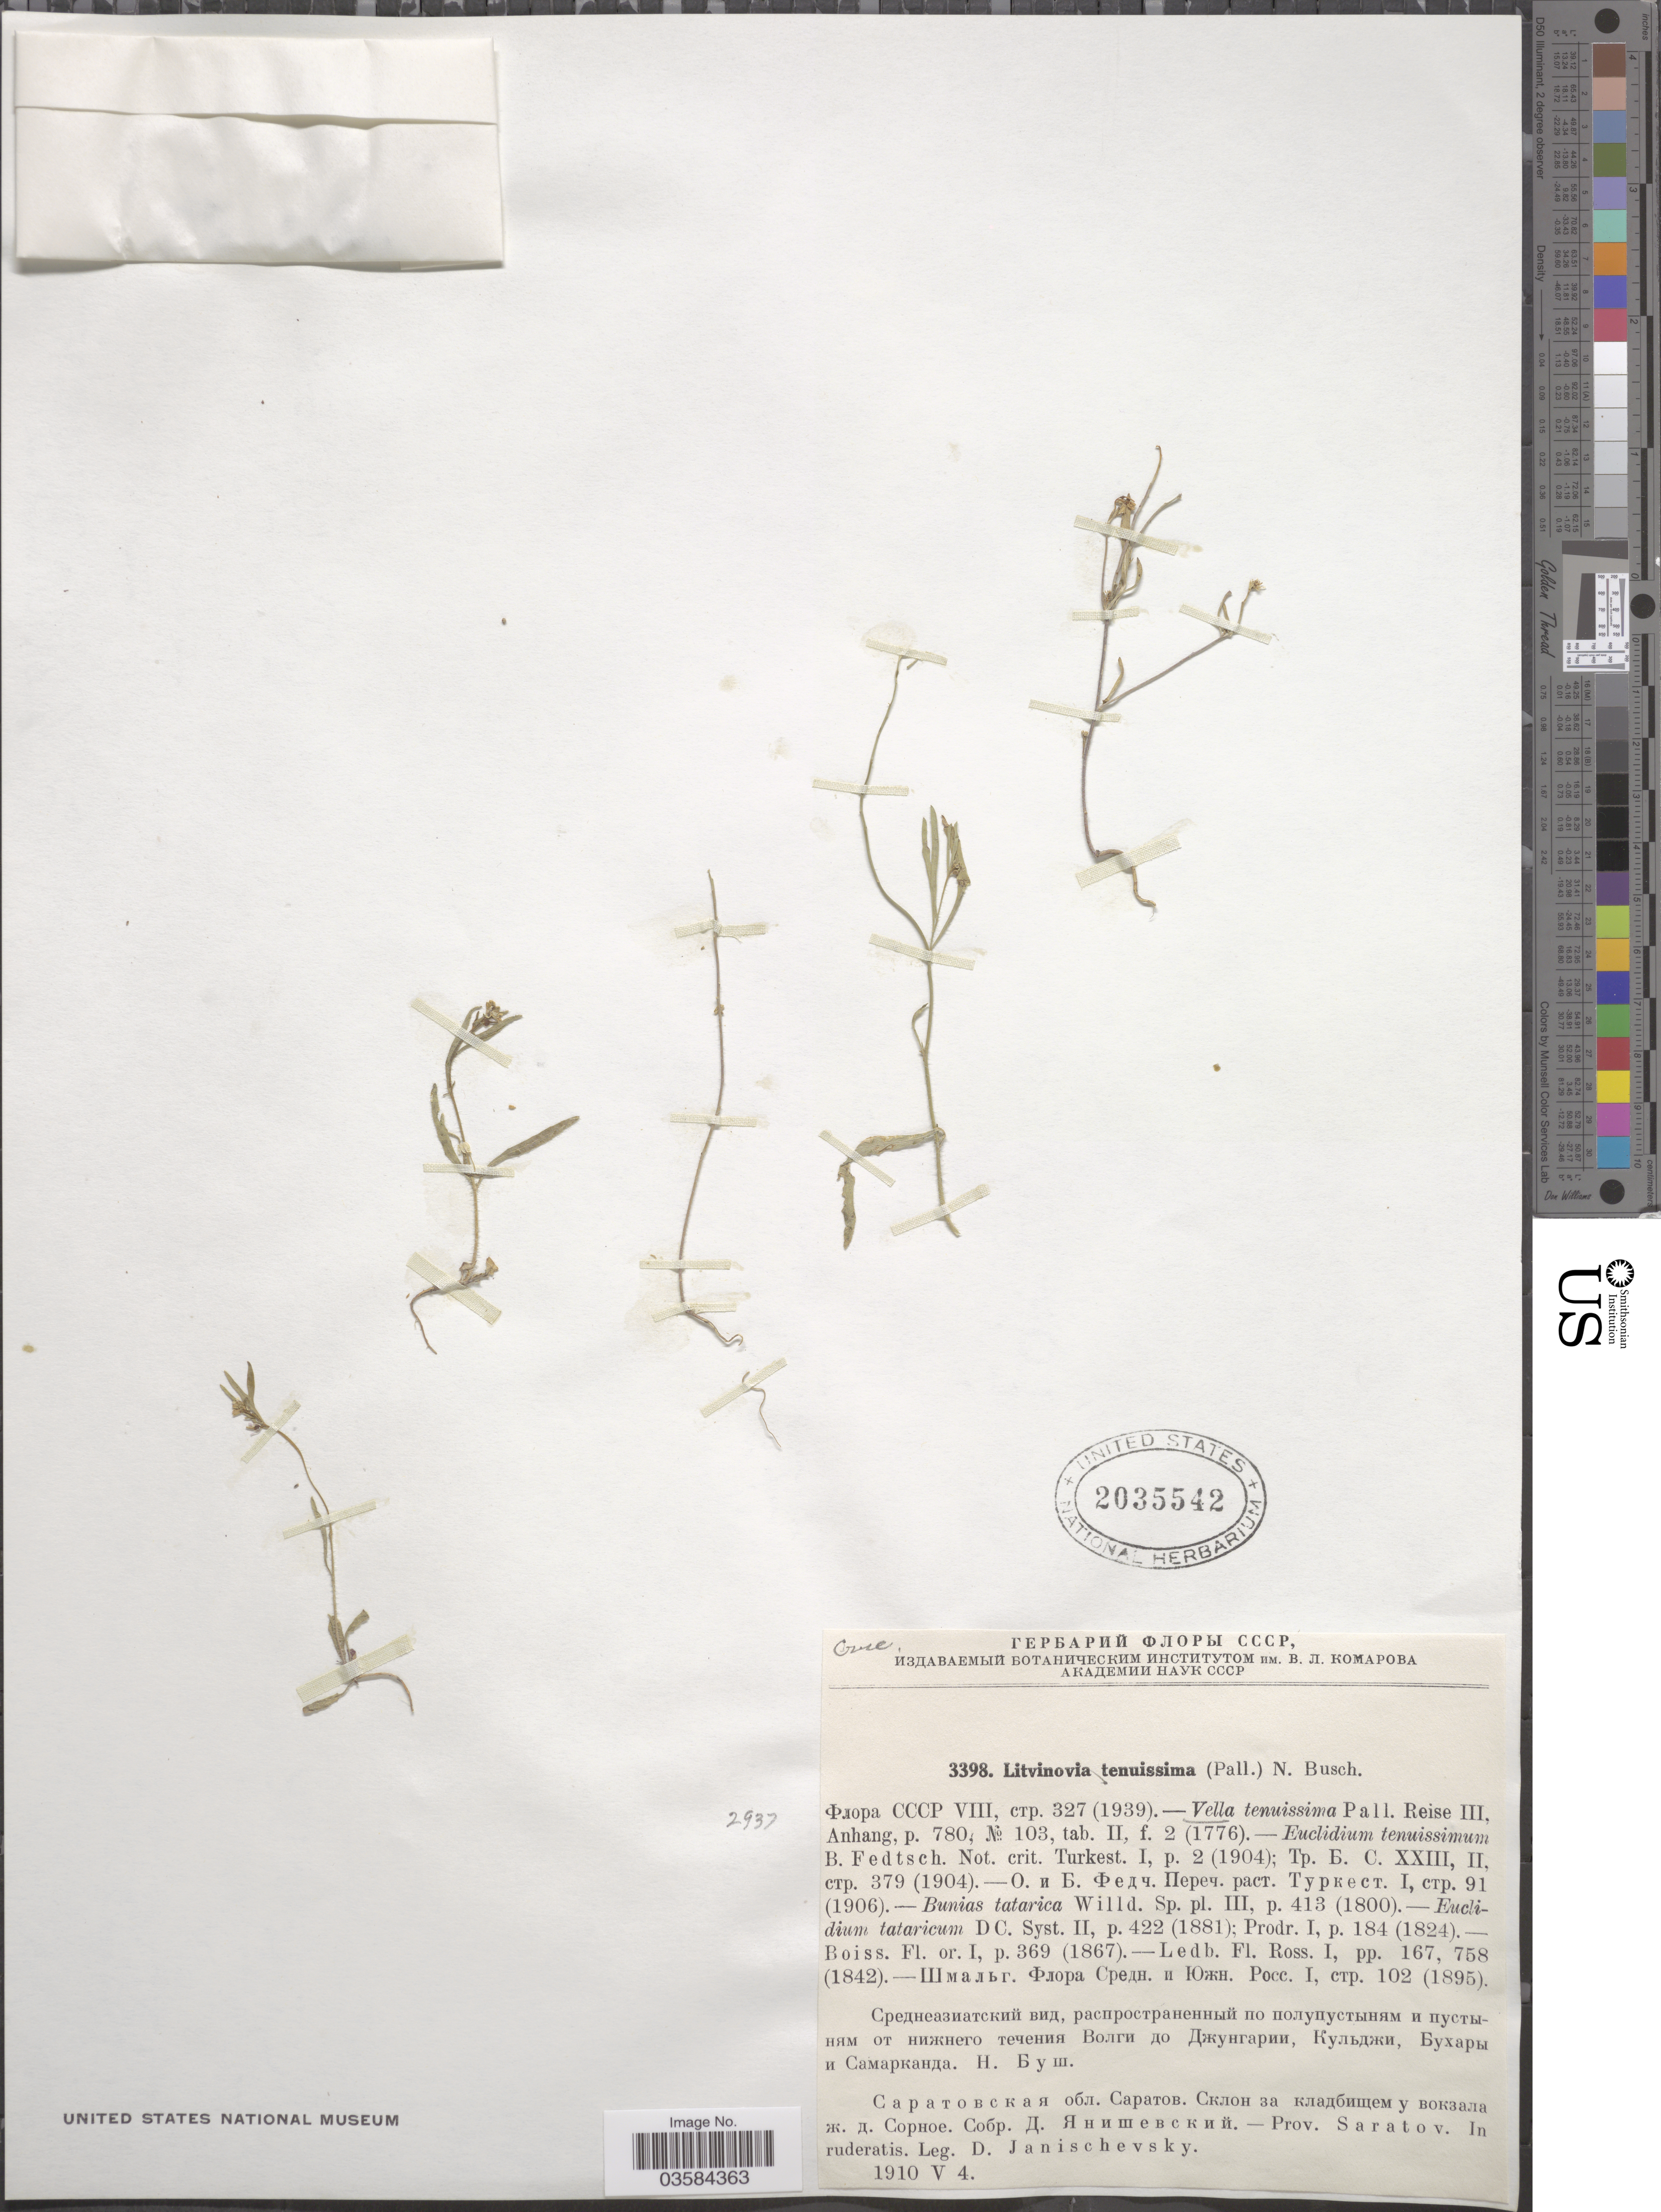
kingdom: Plantae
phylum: Tracheophyta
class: Magnoliopsida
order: Brassicales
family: Brassicaceae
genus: Vella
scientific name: Vella tenuissima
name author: Pall.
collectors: D. Janischevsky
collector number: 3398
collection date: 1910-05-04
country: Russian Federation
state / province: Saratov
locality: In ruderatis.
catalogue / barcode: US 2035542